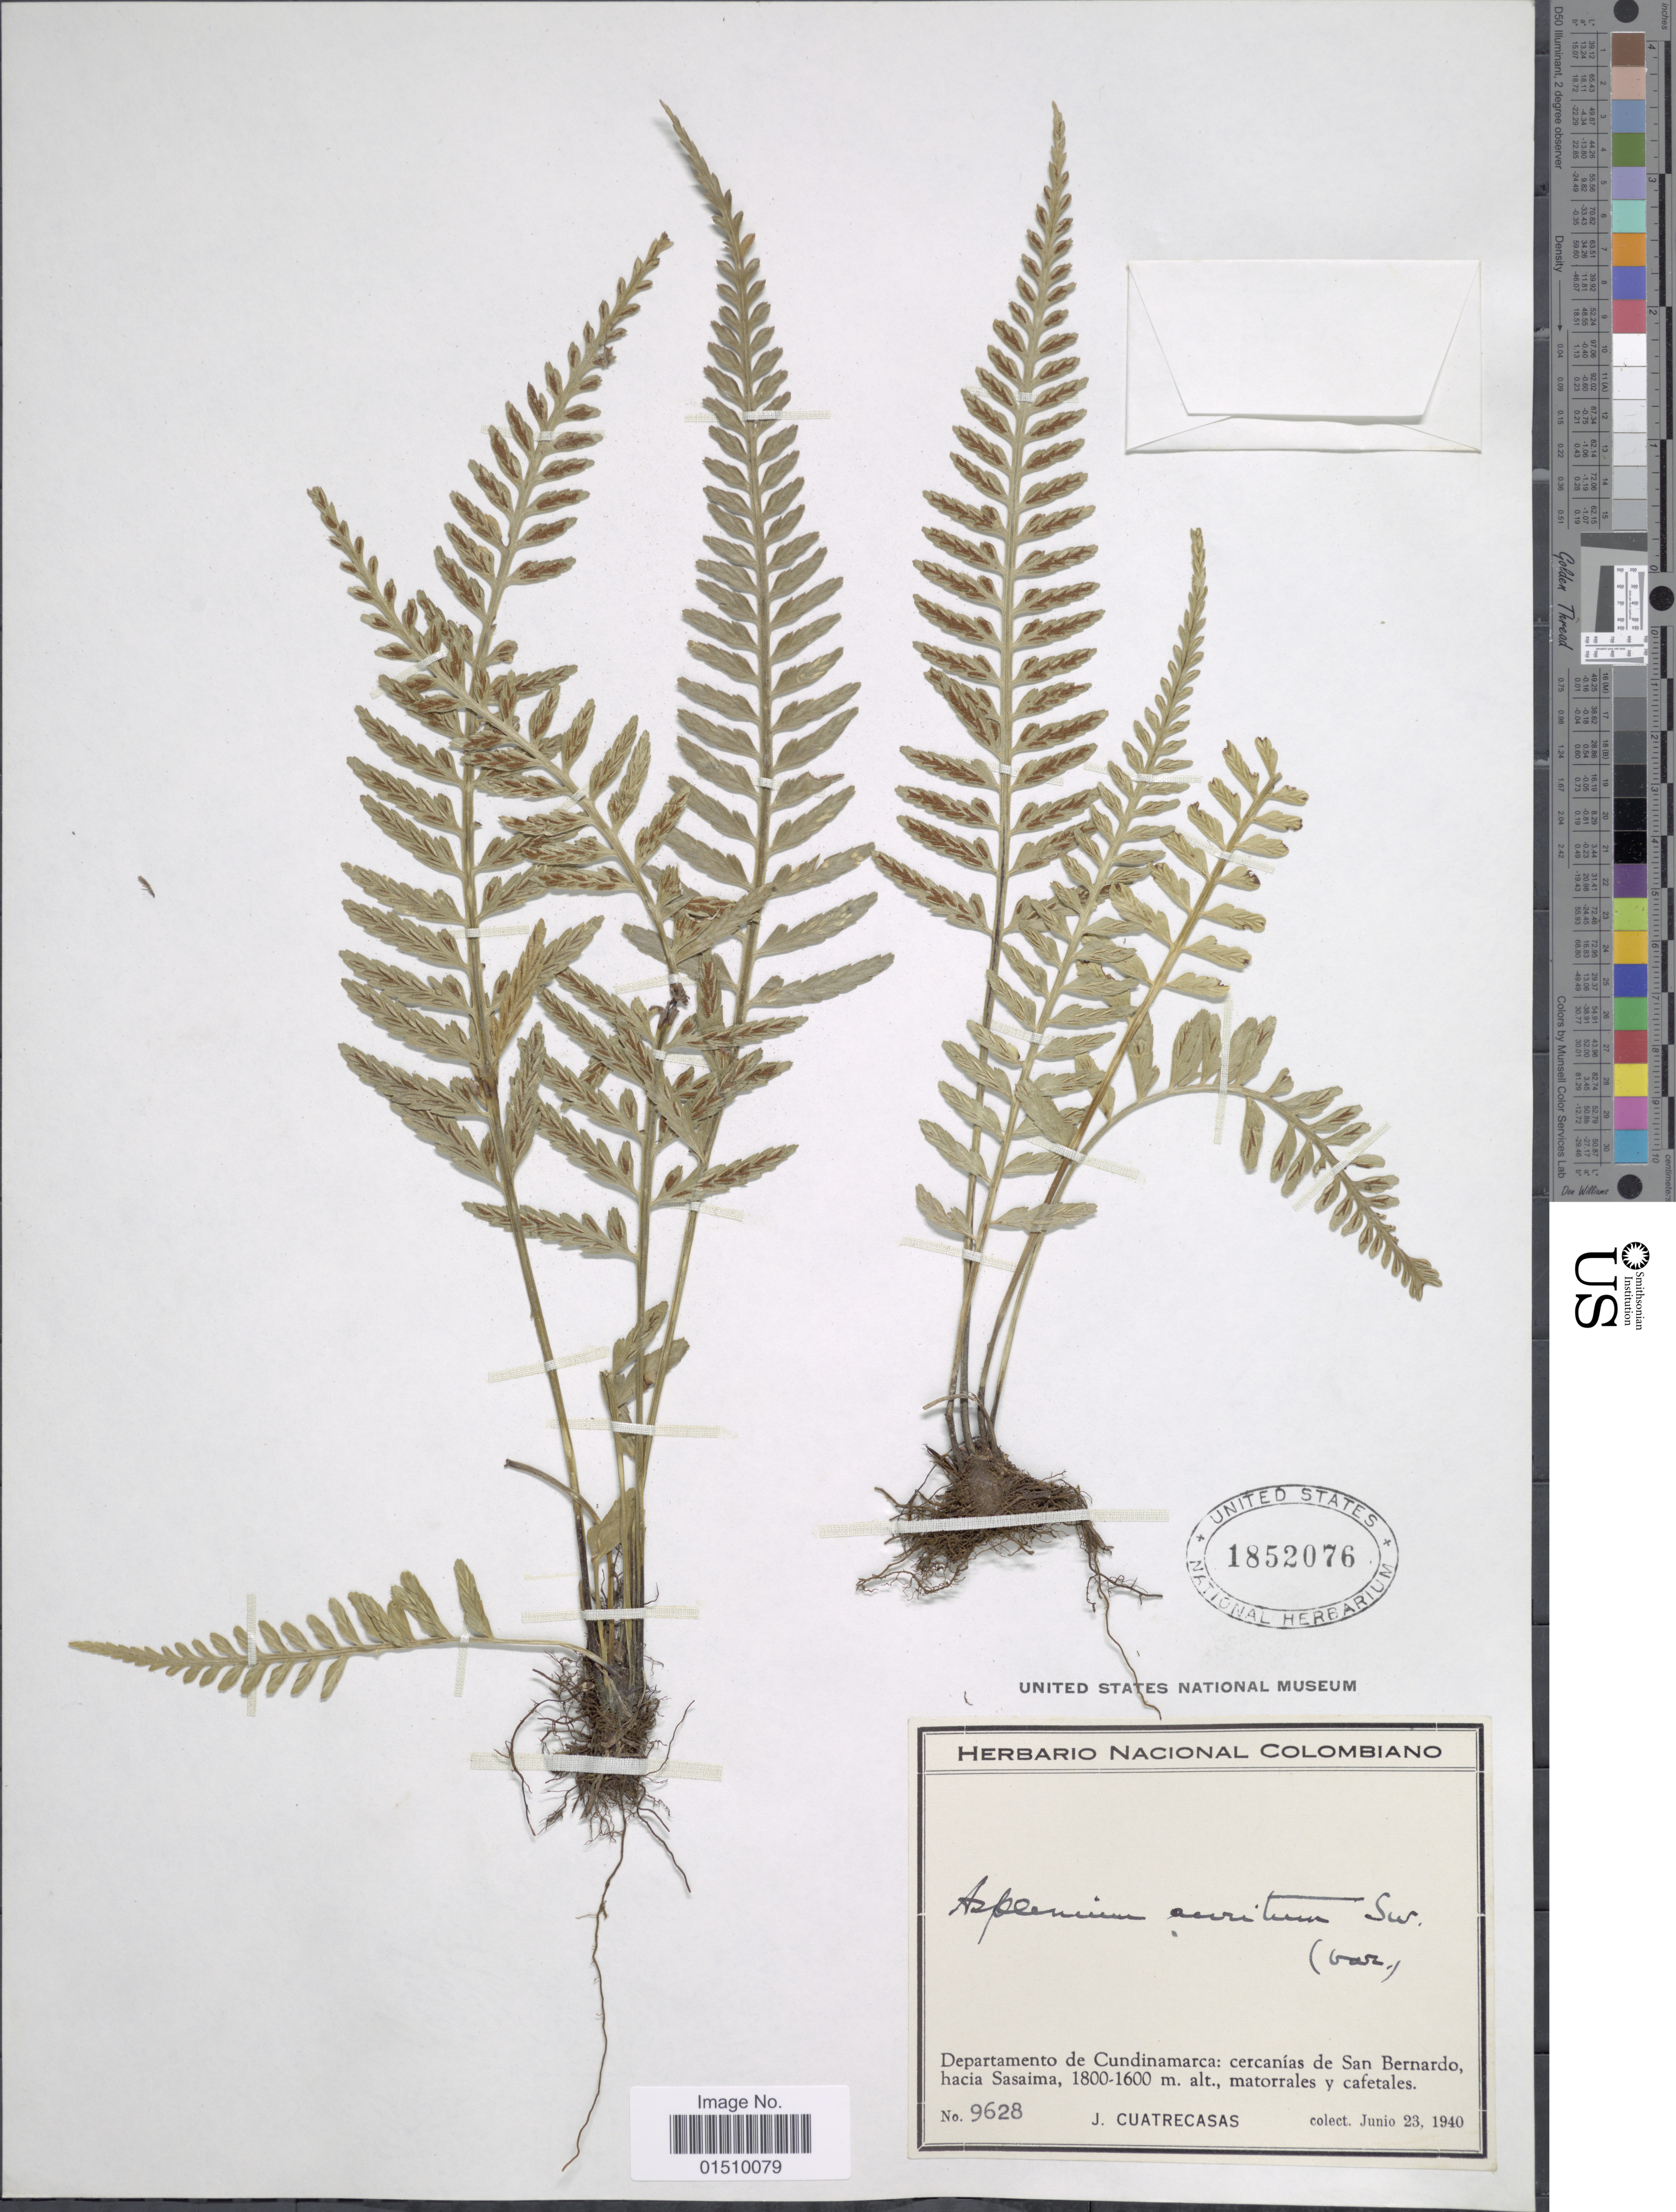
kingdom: Plantae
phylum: Tracheophyta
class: Polypodiopsida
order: Polypodiales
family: Aspleniaceae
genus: Asplenium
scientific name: Asplenium auritum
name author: Sw.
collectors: J. Cuatrecasas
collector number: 9628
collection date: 1940-06-23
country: Colombia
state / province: Cundinamarca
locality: Colombiano, Departamento de Cundinamarca: cercanias de San Bernardo, hacia Sasaima.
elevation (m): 1600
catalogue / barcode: US 1852076